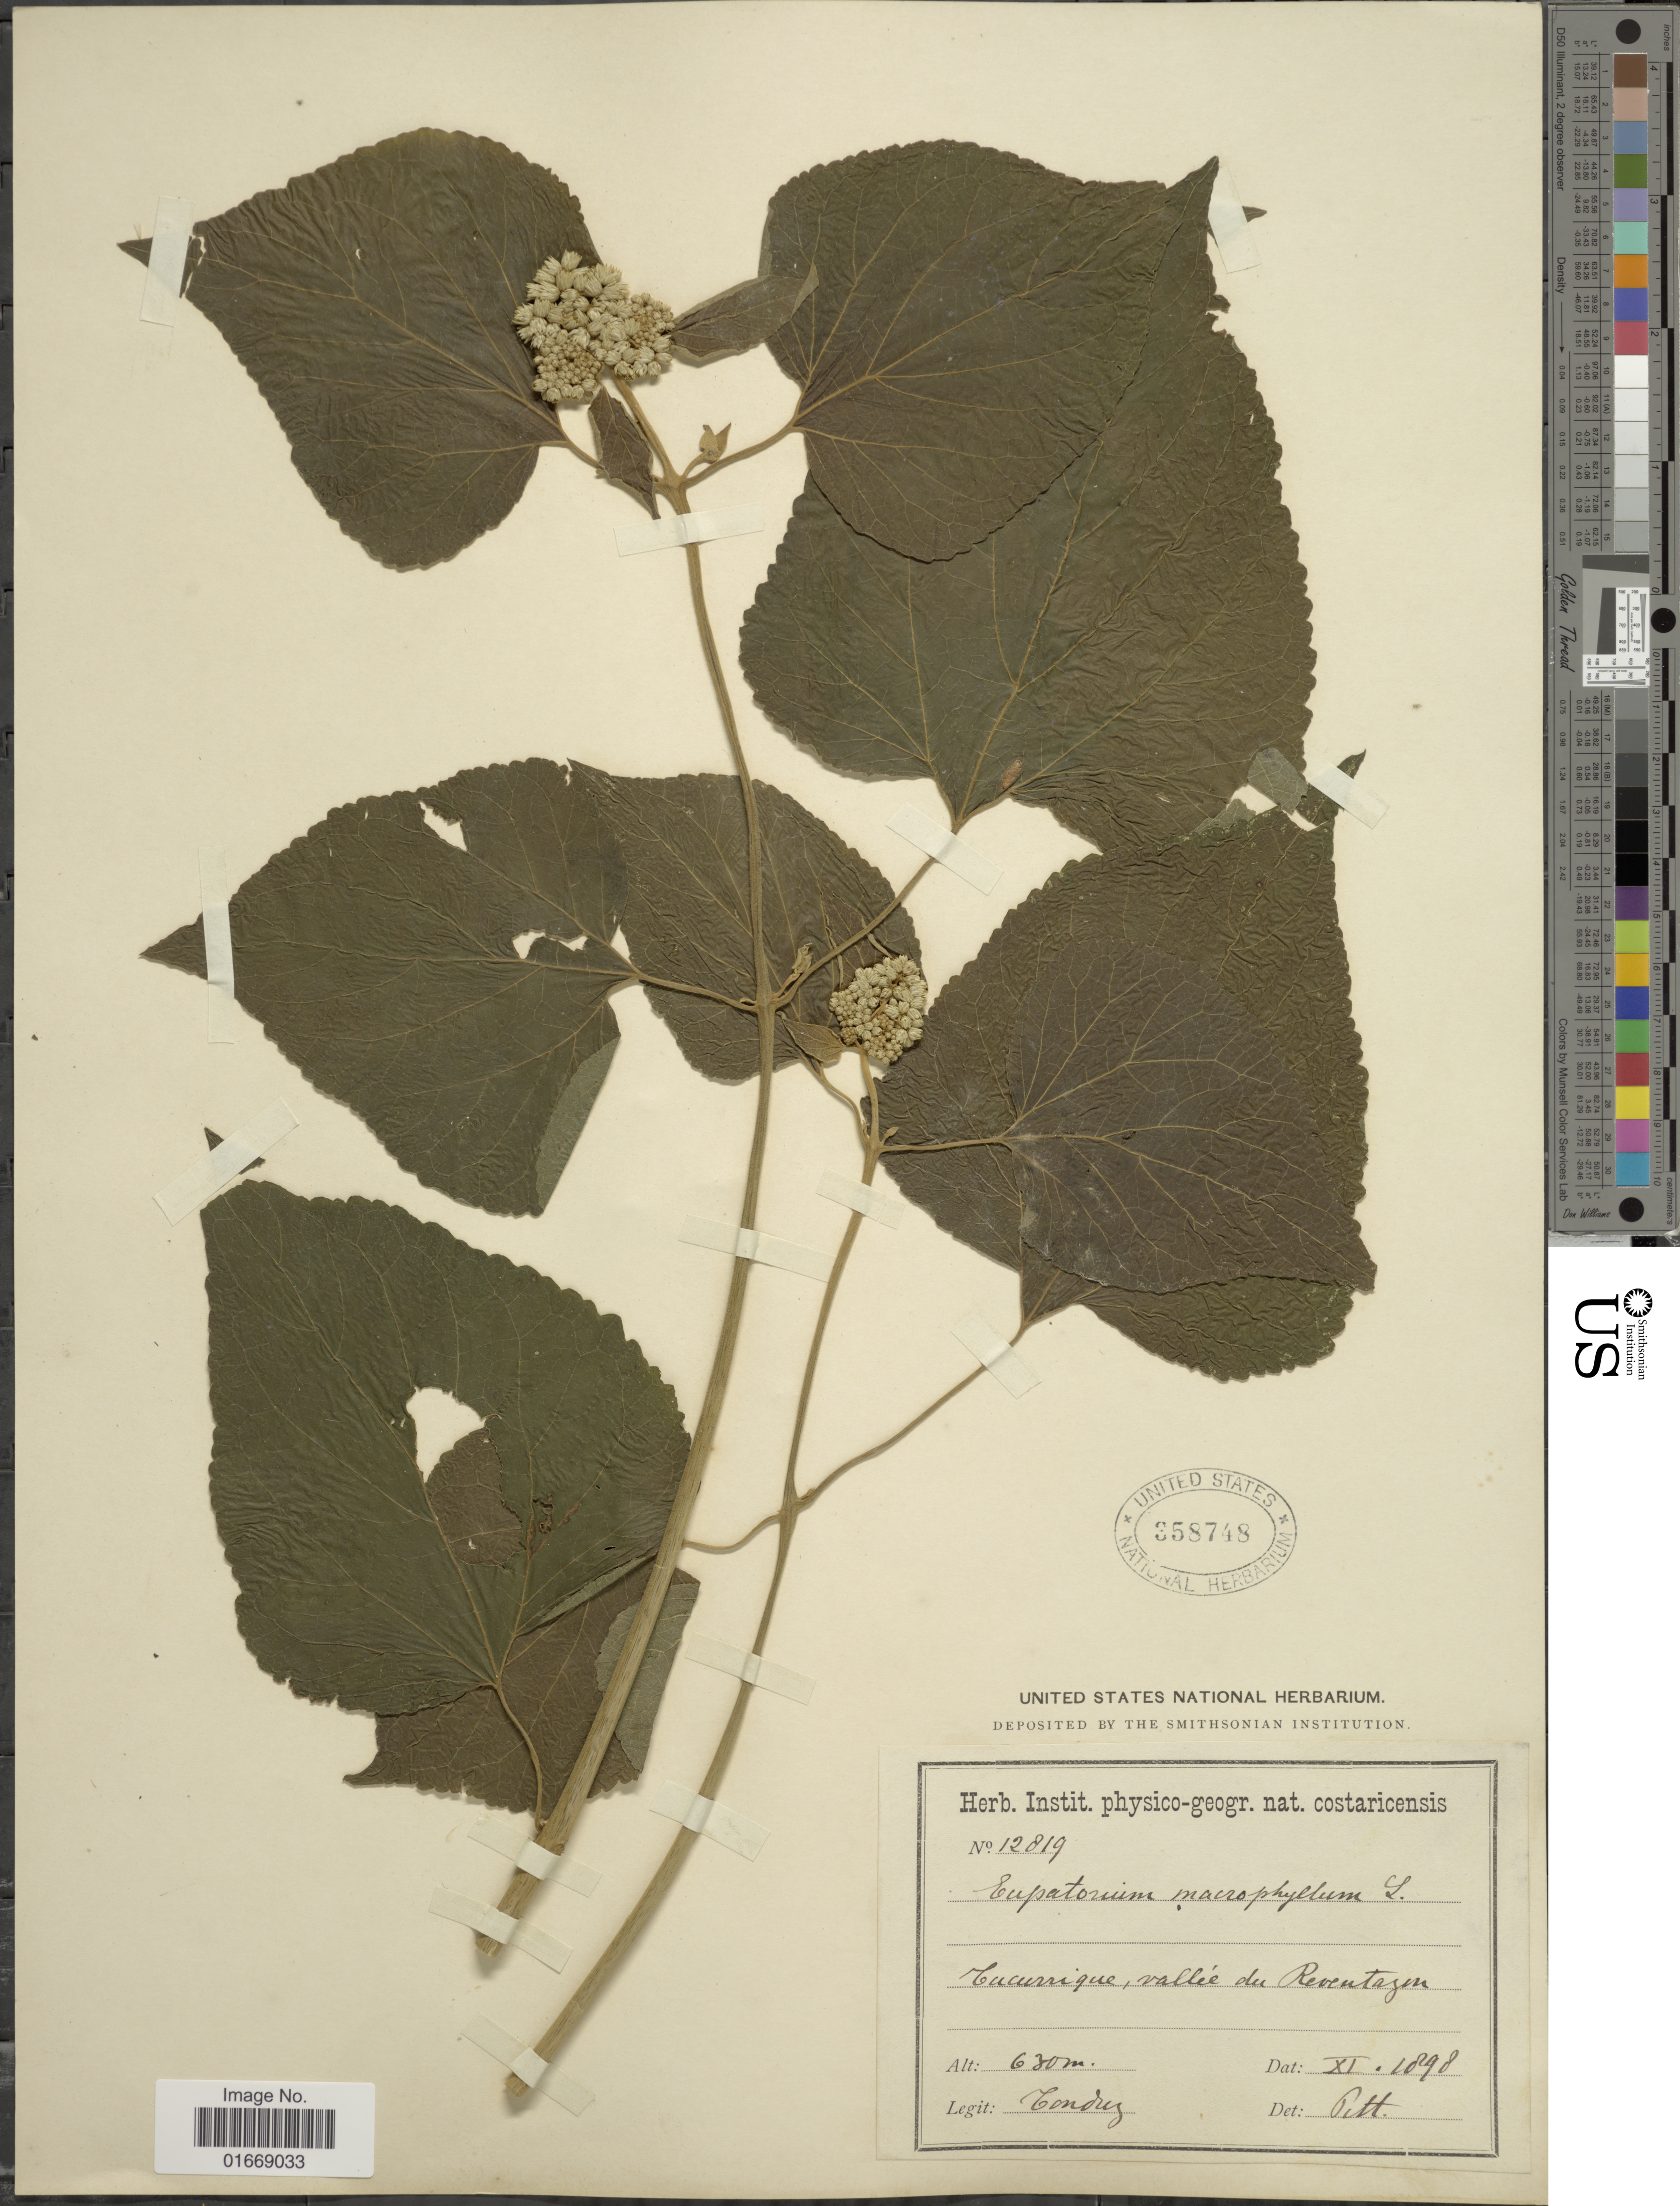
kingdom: Plantae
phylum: Tracheophyta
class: Magnoliopsida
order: Asterales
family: Asteraceae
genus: Hebeclinium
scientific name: Hebeclinium macrophyllum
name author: (L.) DC.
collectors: A. Tonduz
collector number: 12819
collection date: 1898-11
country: Costa Rica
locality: Tucurique, vallee du Reventazon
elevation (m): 630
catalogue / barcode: US 358748